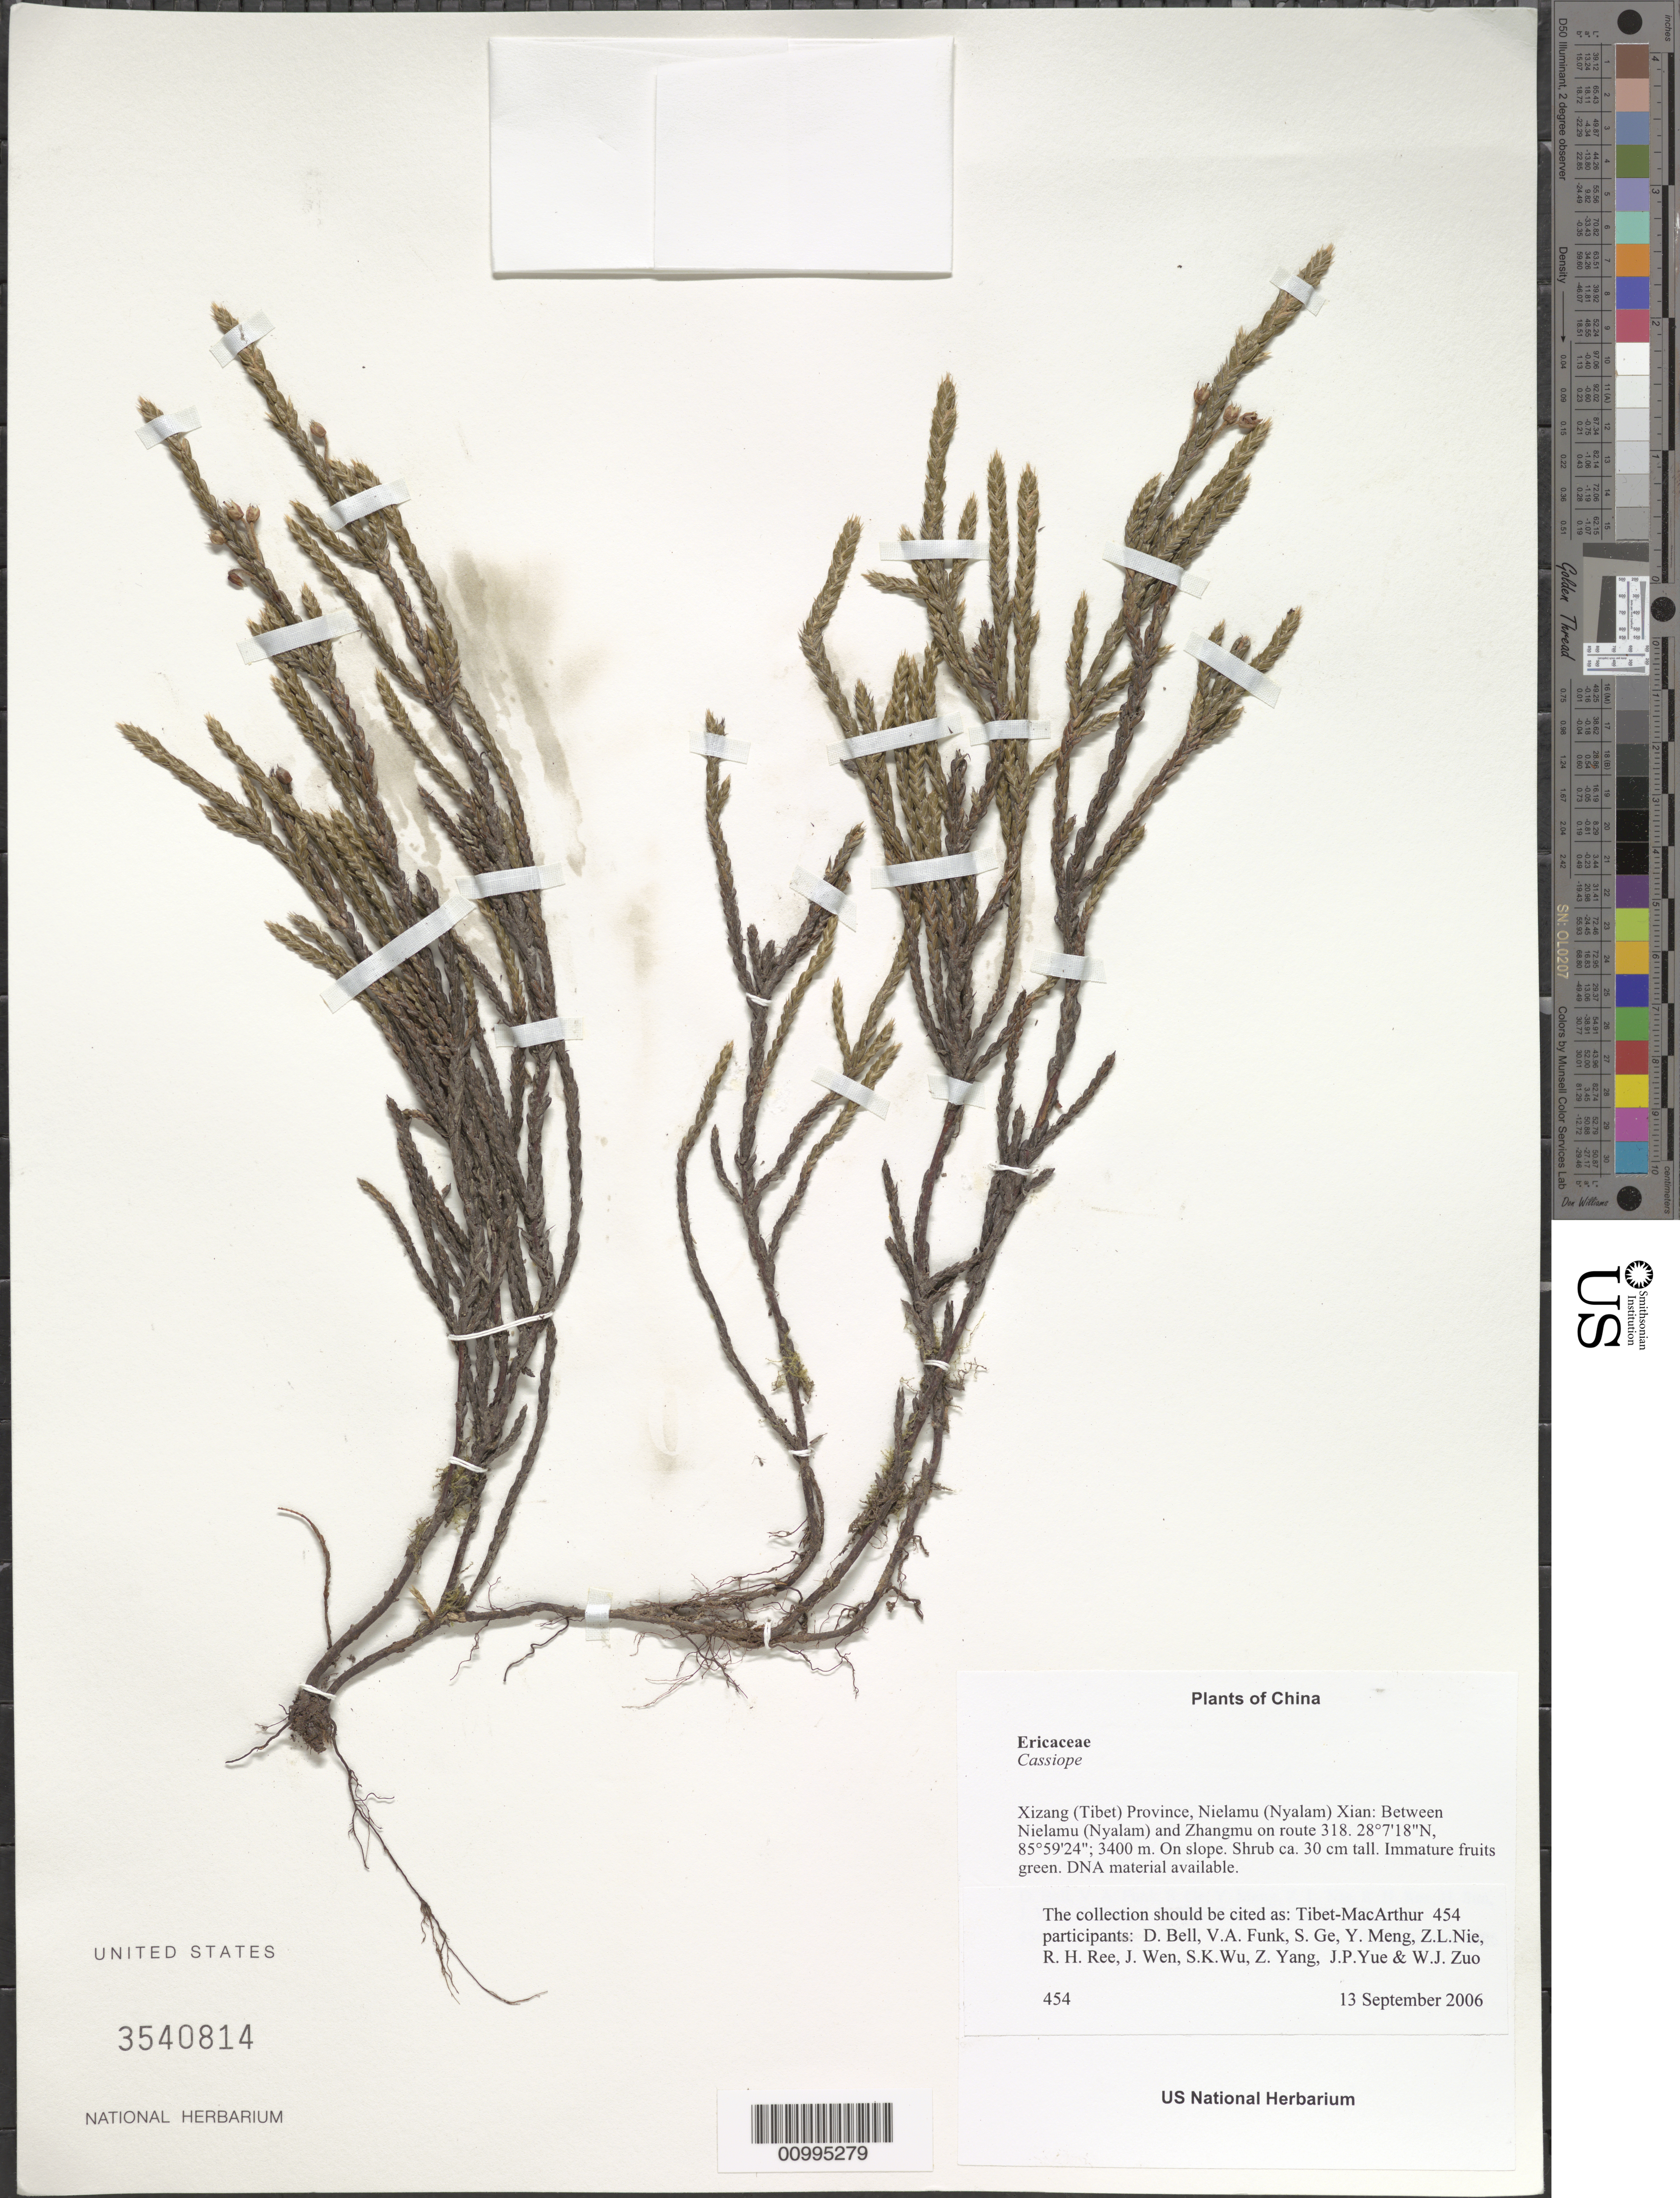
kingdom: Plantae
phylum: Tracheophyta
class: Magnoliopsida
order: Ericales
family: Ericaceae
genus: Cassiope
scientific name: Cassiope sp.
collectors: Tibet-MacArthur, D. A. Bell, V. Funk, S. Ge, Y. Meng, Z. Nie, R. Ree, H. Sun, J. Wen, Z. Yang, J. Yue, Z. Zhou & W. Zuo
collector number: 454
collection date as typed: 13 Sep 2006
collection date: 2006-09-13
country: China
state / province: Xizang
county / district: Nielamu (Nyalam) Xian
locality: Between Nielamu (Nyalam) and Zhangmu on route 318.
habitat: Rocky slopes, cliff bases and disturbed areas beside road. On slope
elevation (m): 3400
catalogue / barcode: US 3540814